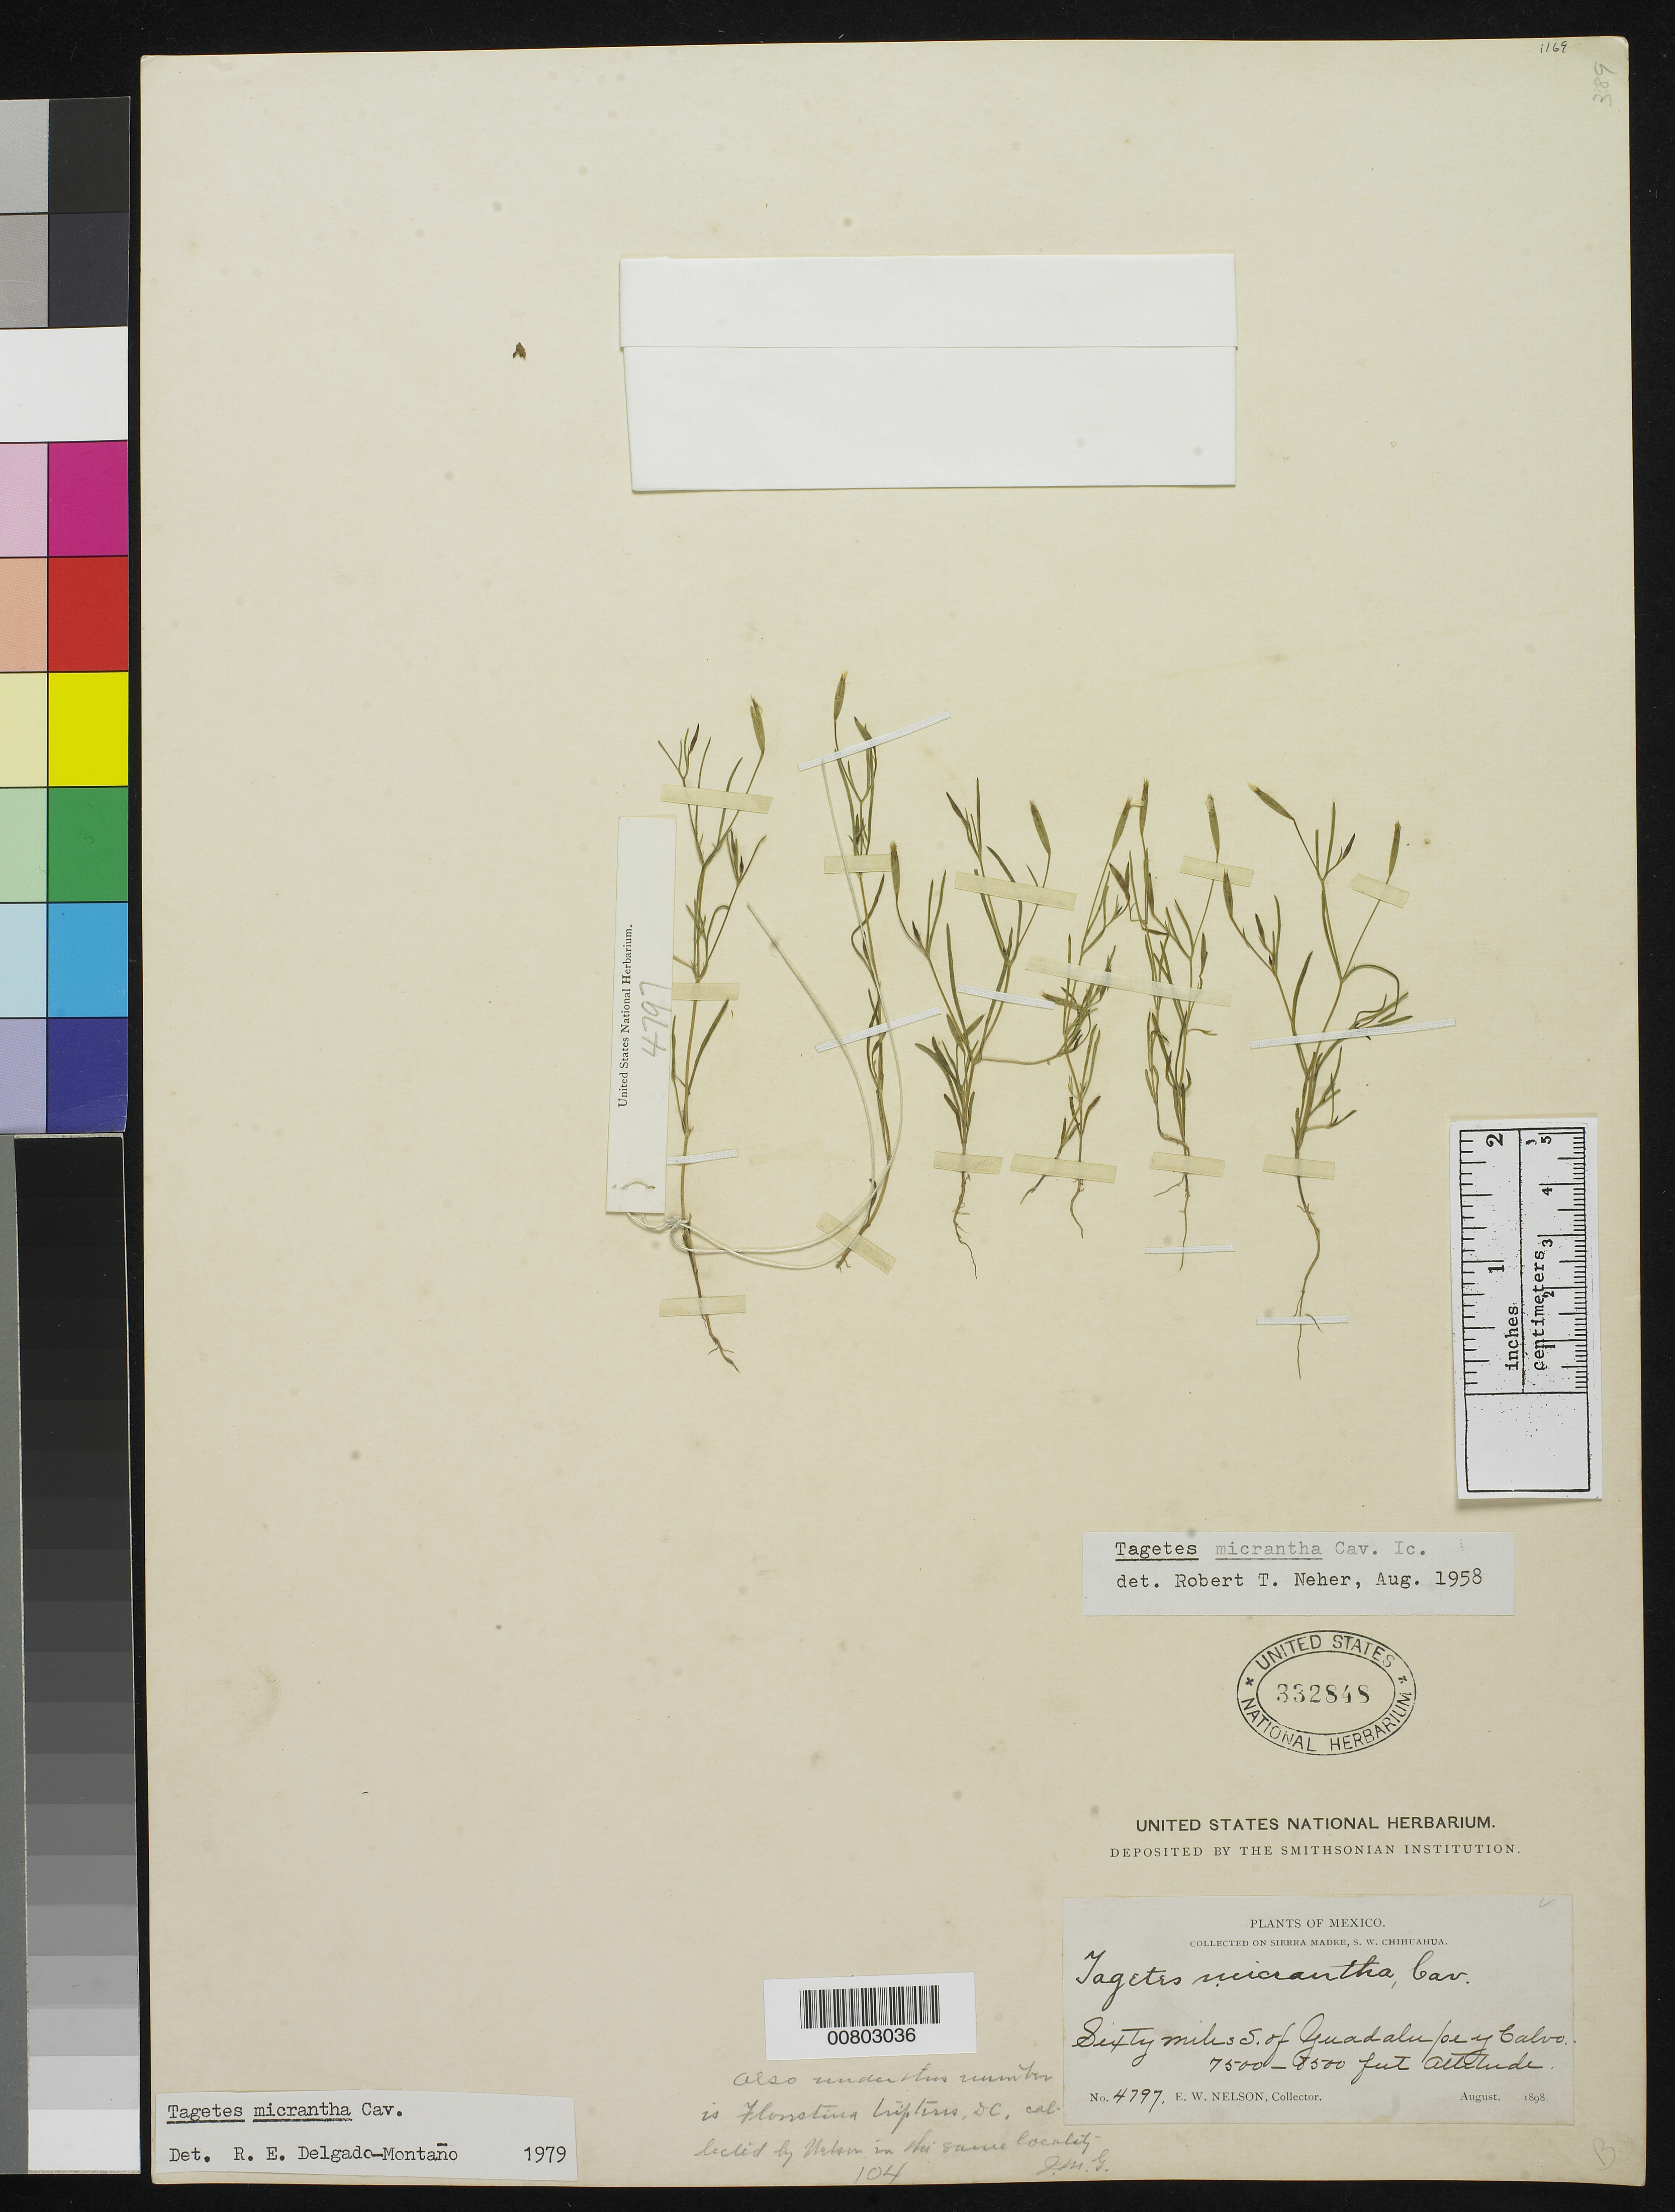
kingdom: Plantae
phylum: Tracheophyta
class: Magnoliopsida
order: Asterales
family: Asteraceae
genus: Tagetes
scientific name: Tagetes micrantha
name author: Cav.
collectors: E. W. Nelson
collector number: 4797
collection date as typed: Aug 1898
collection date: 1898-08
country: Mexico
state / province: Chihuahua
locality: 60 miles S of Guadalupe y Calvo, Chihuahua.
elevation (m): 2286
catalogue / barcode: US 332848